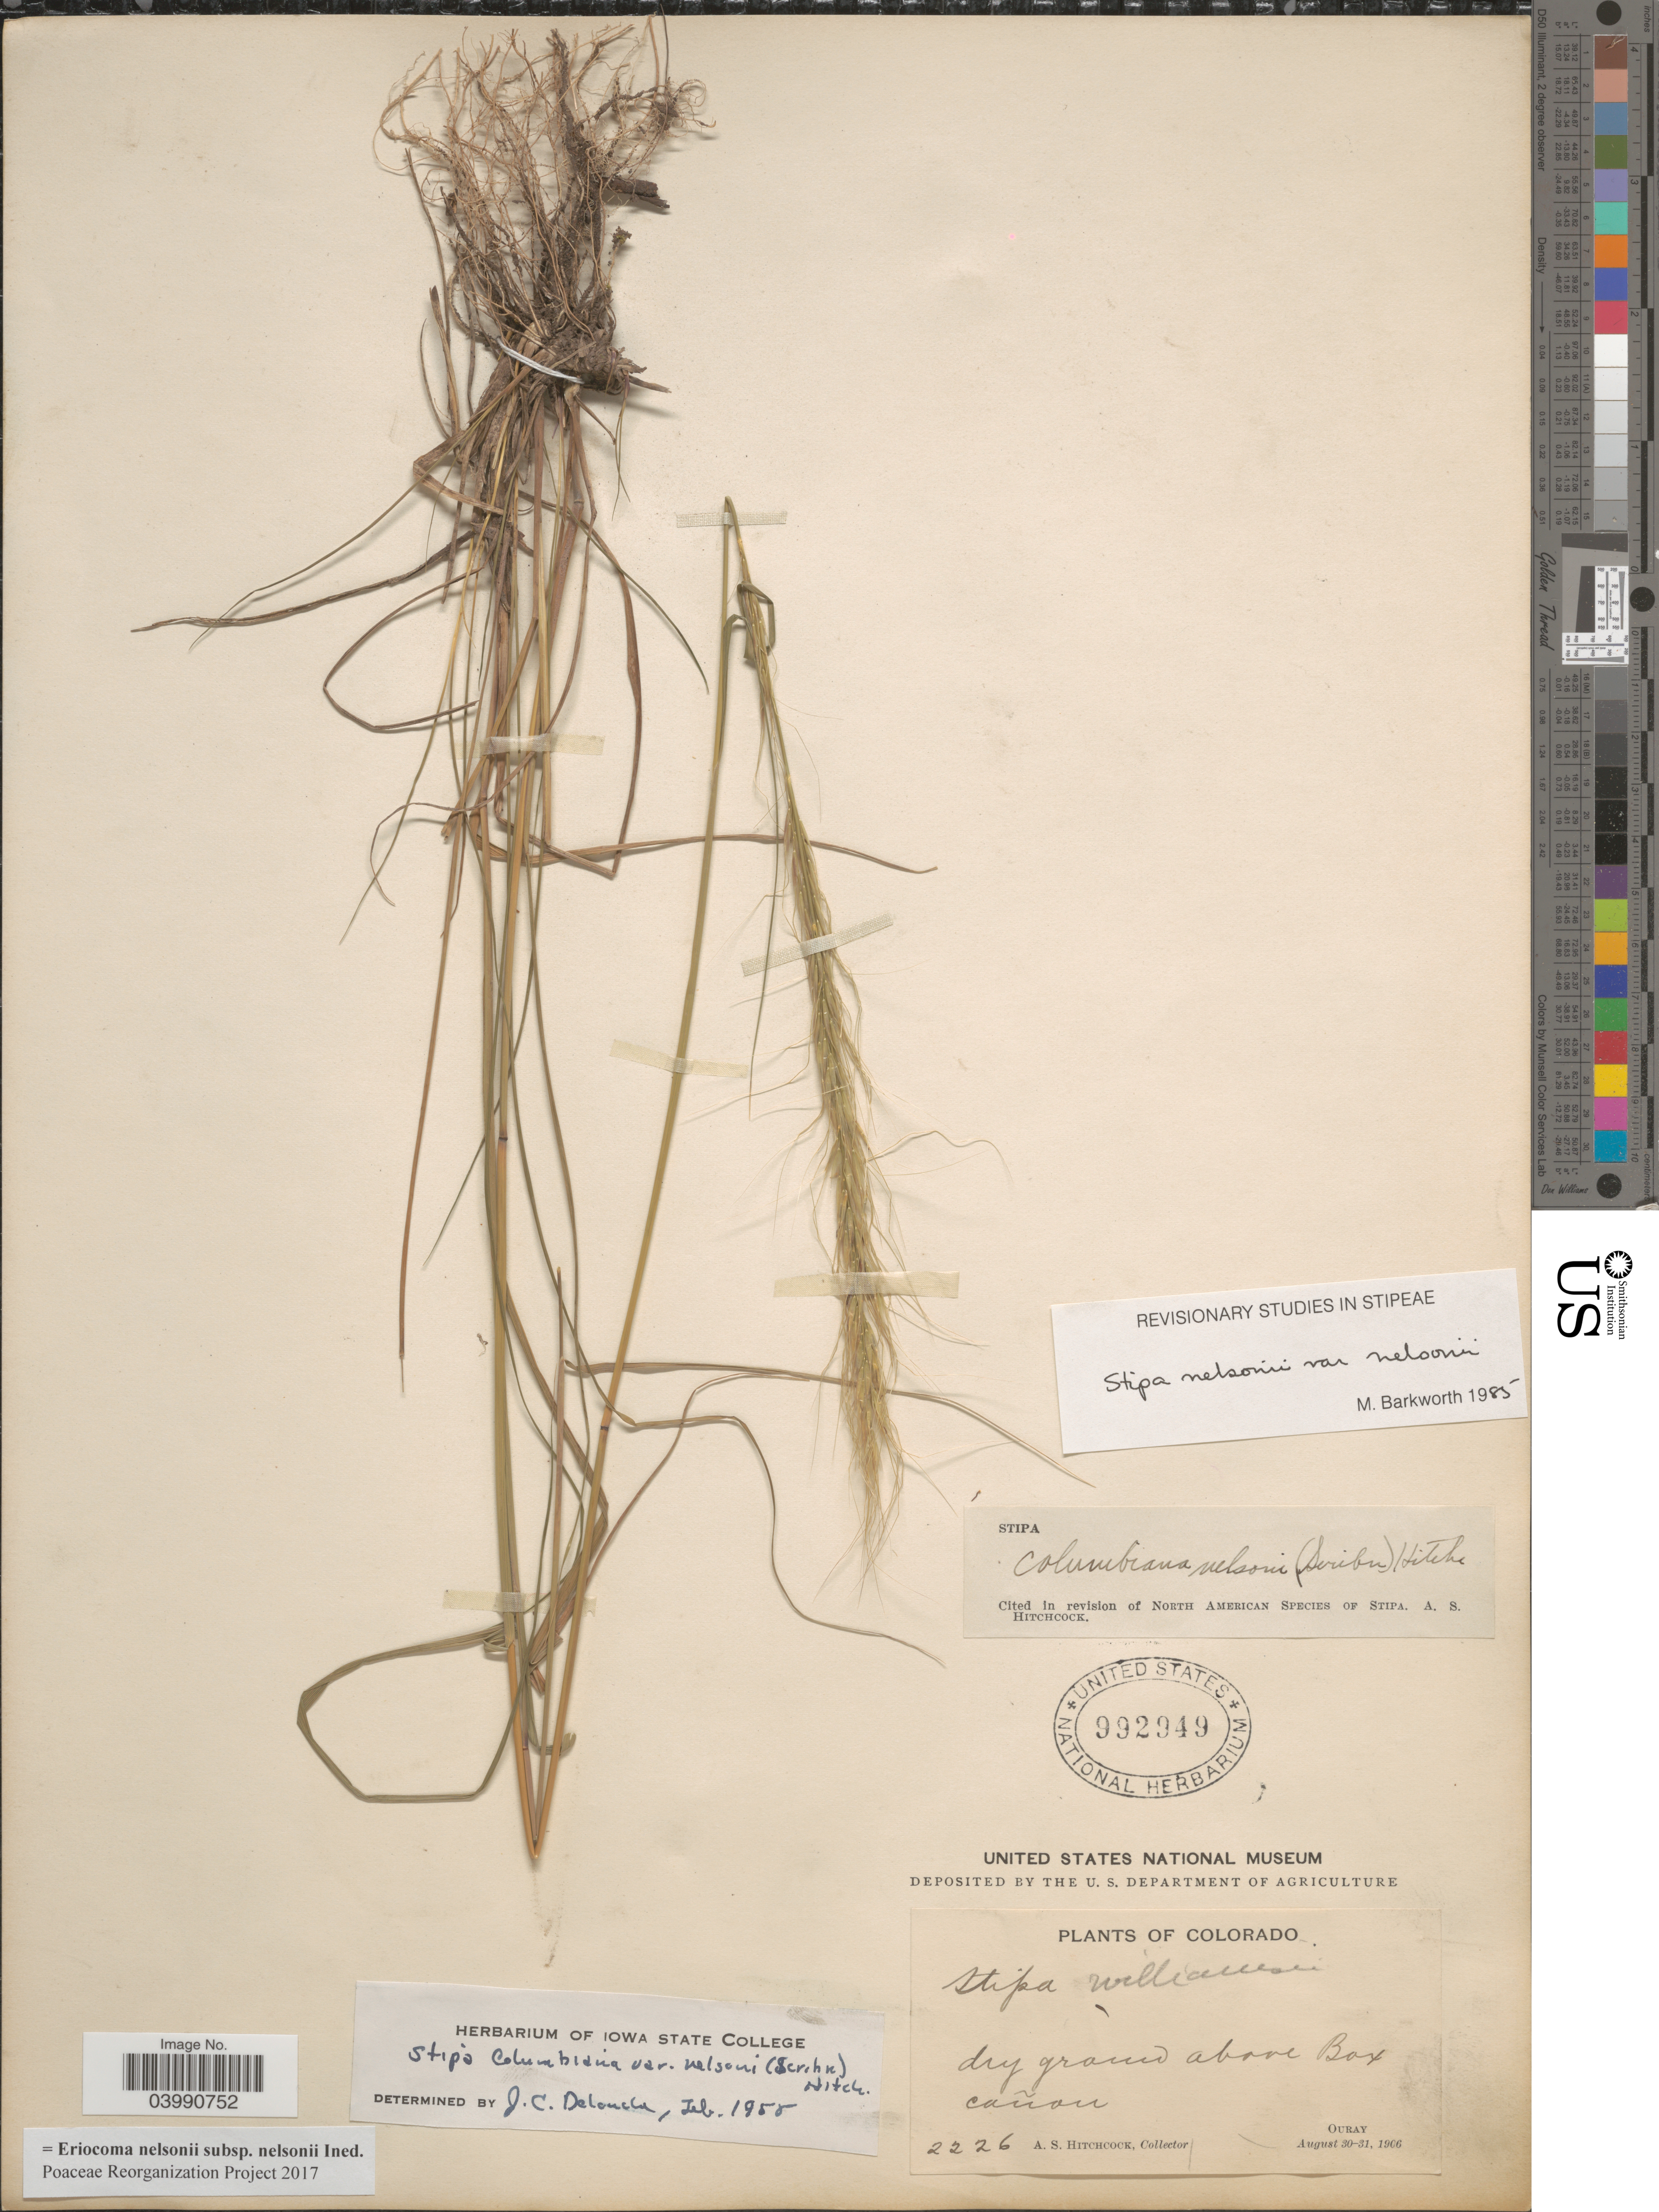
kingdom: Plantae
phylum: Tracheophyta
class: Liliopsida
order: Poales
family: Poaceae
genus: Eriocoma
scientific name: Eriocoma nelsonii subsp. nelsonii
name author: (Scribn.) Romasch.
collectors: A. S. Hitchcock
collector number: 2226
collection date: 1906-08-30/1906-08-31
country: United States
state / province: Colorado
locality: Dry ground above Box cañon. Ouray.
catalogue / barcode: US 992949